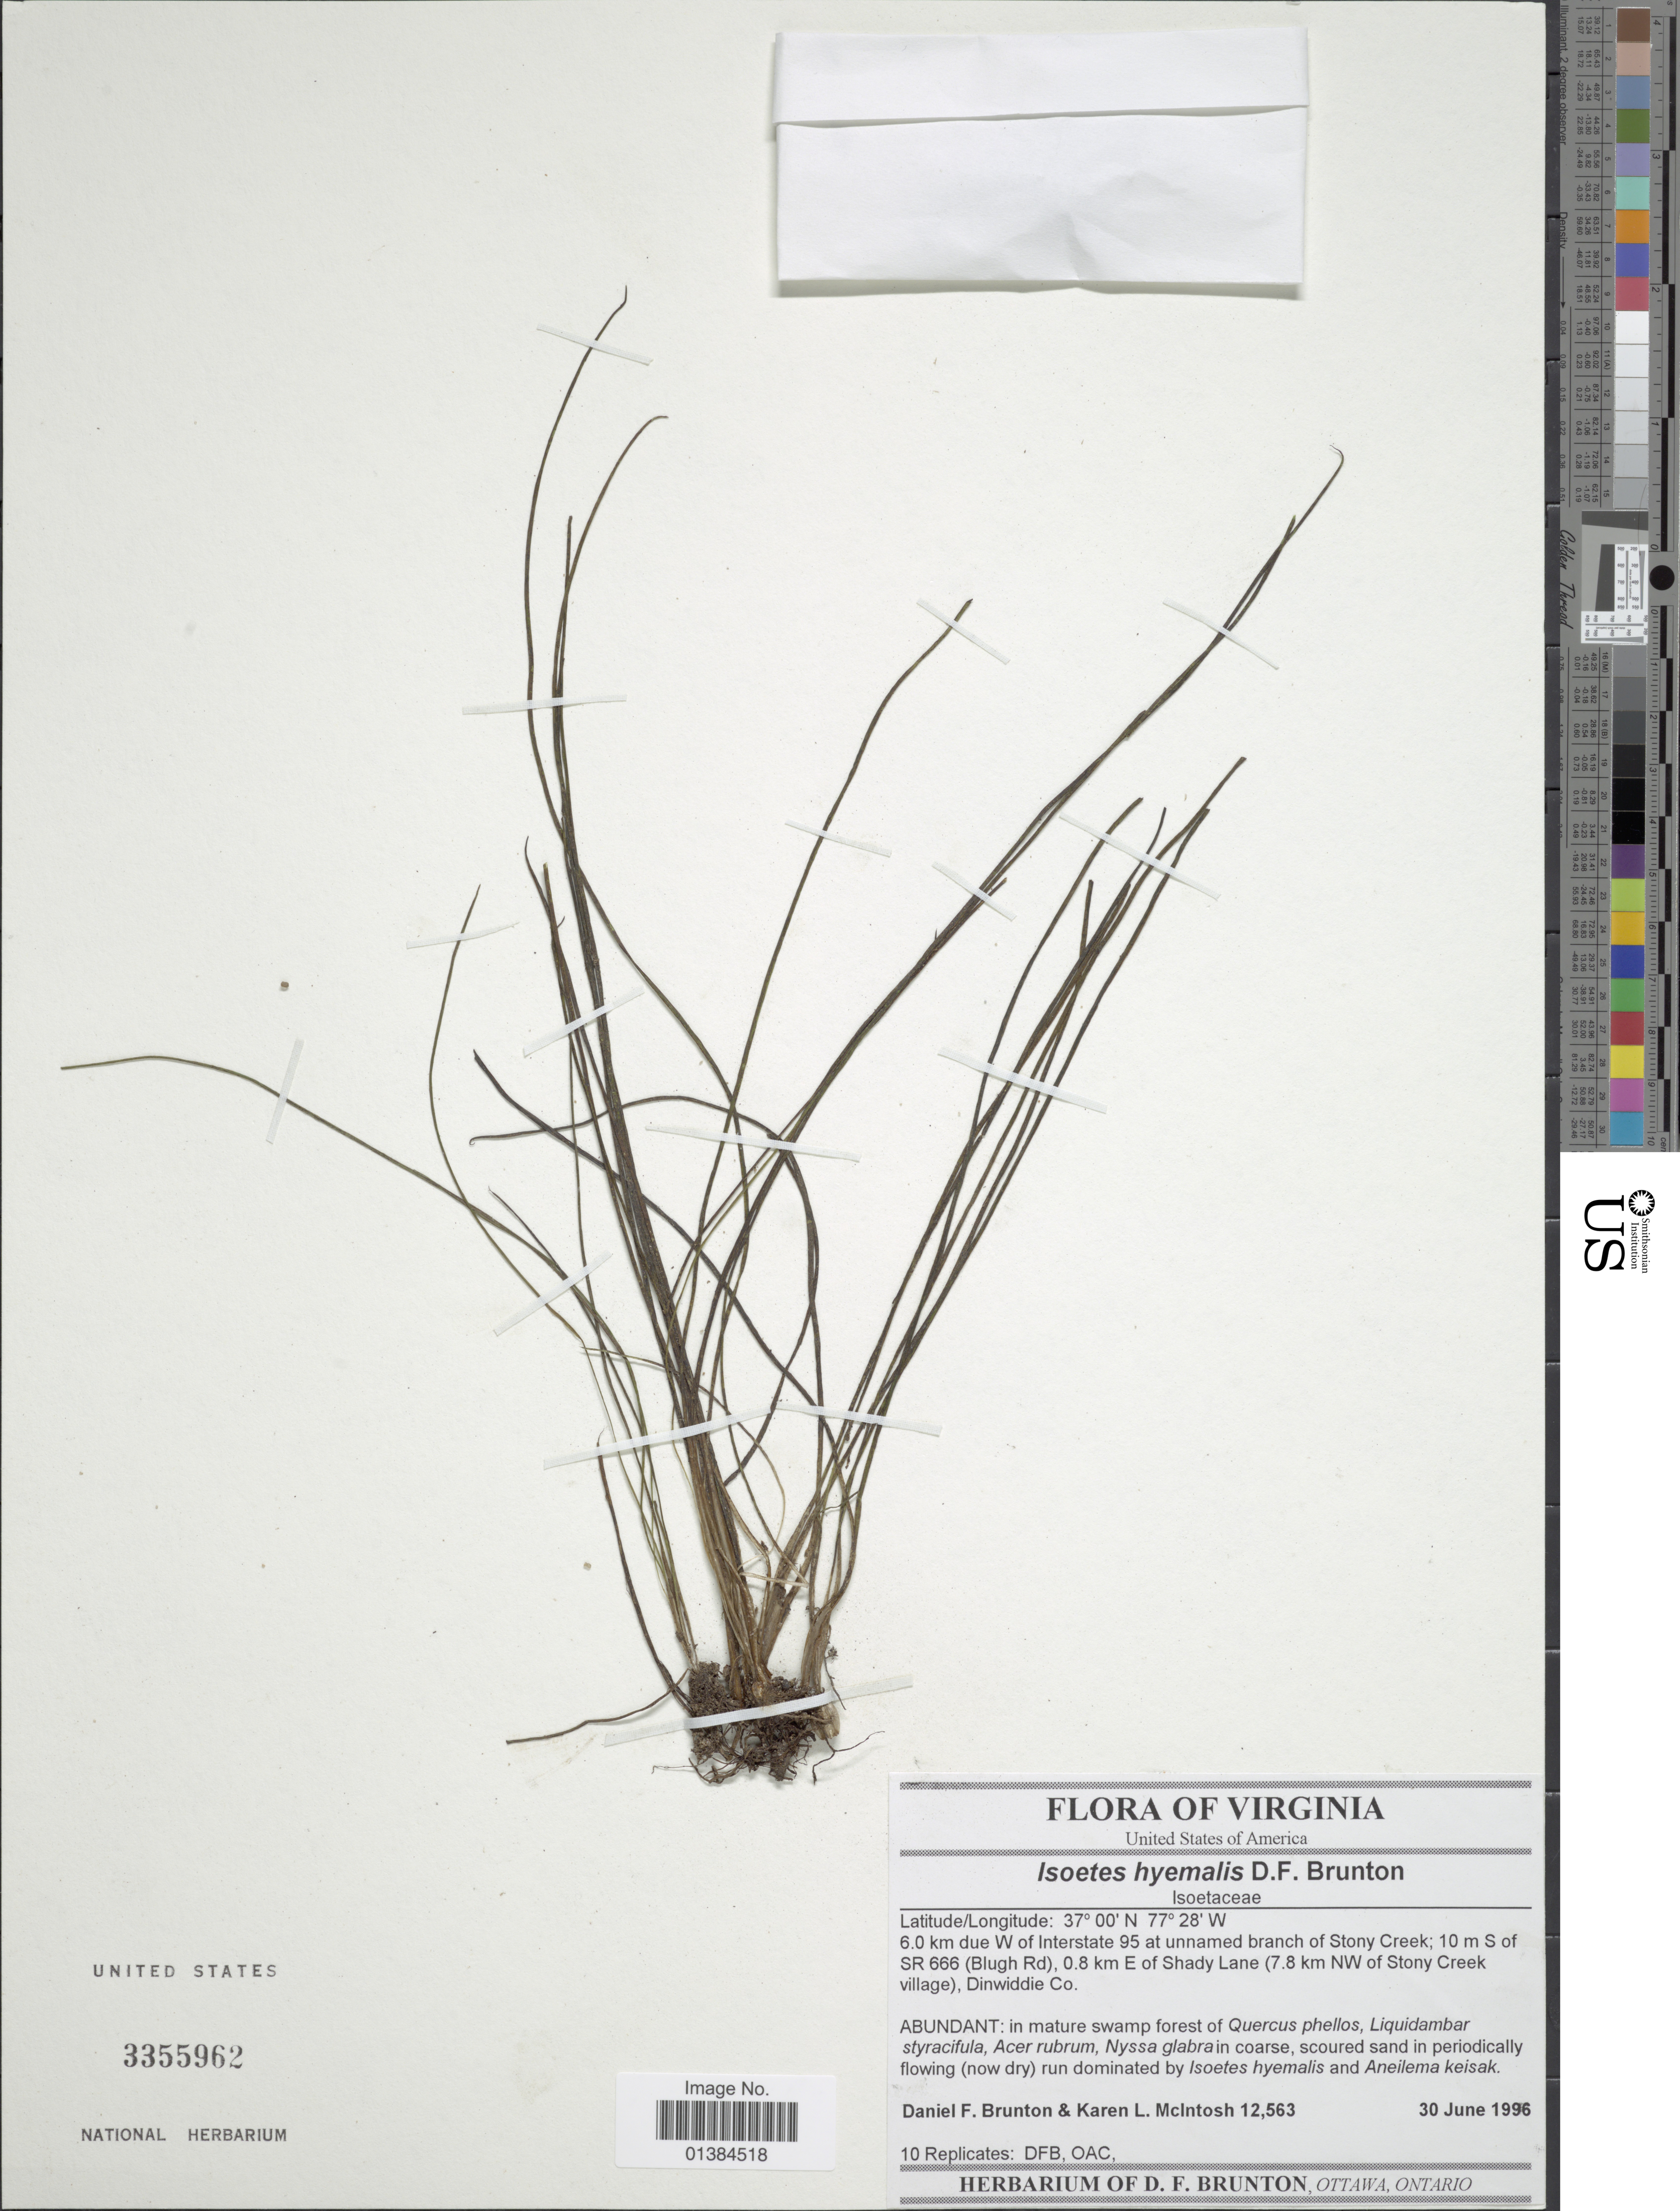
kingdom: Plantae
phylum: Tracheophyta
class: Lycopodiopsida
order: Isoetales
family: Isoetaceae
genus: Isoetes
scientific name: Isoetes hyemalis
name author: D. F. Brunt.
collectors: D. Brunton & K. McIntosh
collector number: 12563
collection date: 1996-06-30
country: United States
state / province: Virginia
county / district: Dinwiddie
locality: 6.0 km due W of Interstate 95 at unnamed branch of Stony Creek; 10 m S of SR 666 (Blugh Rd), 0.8 km E of Shady Lane (7.8 km NW of Stony Creek village), Dinwiddie Co.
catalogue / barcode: US 3355962